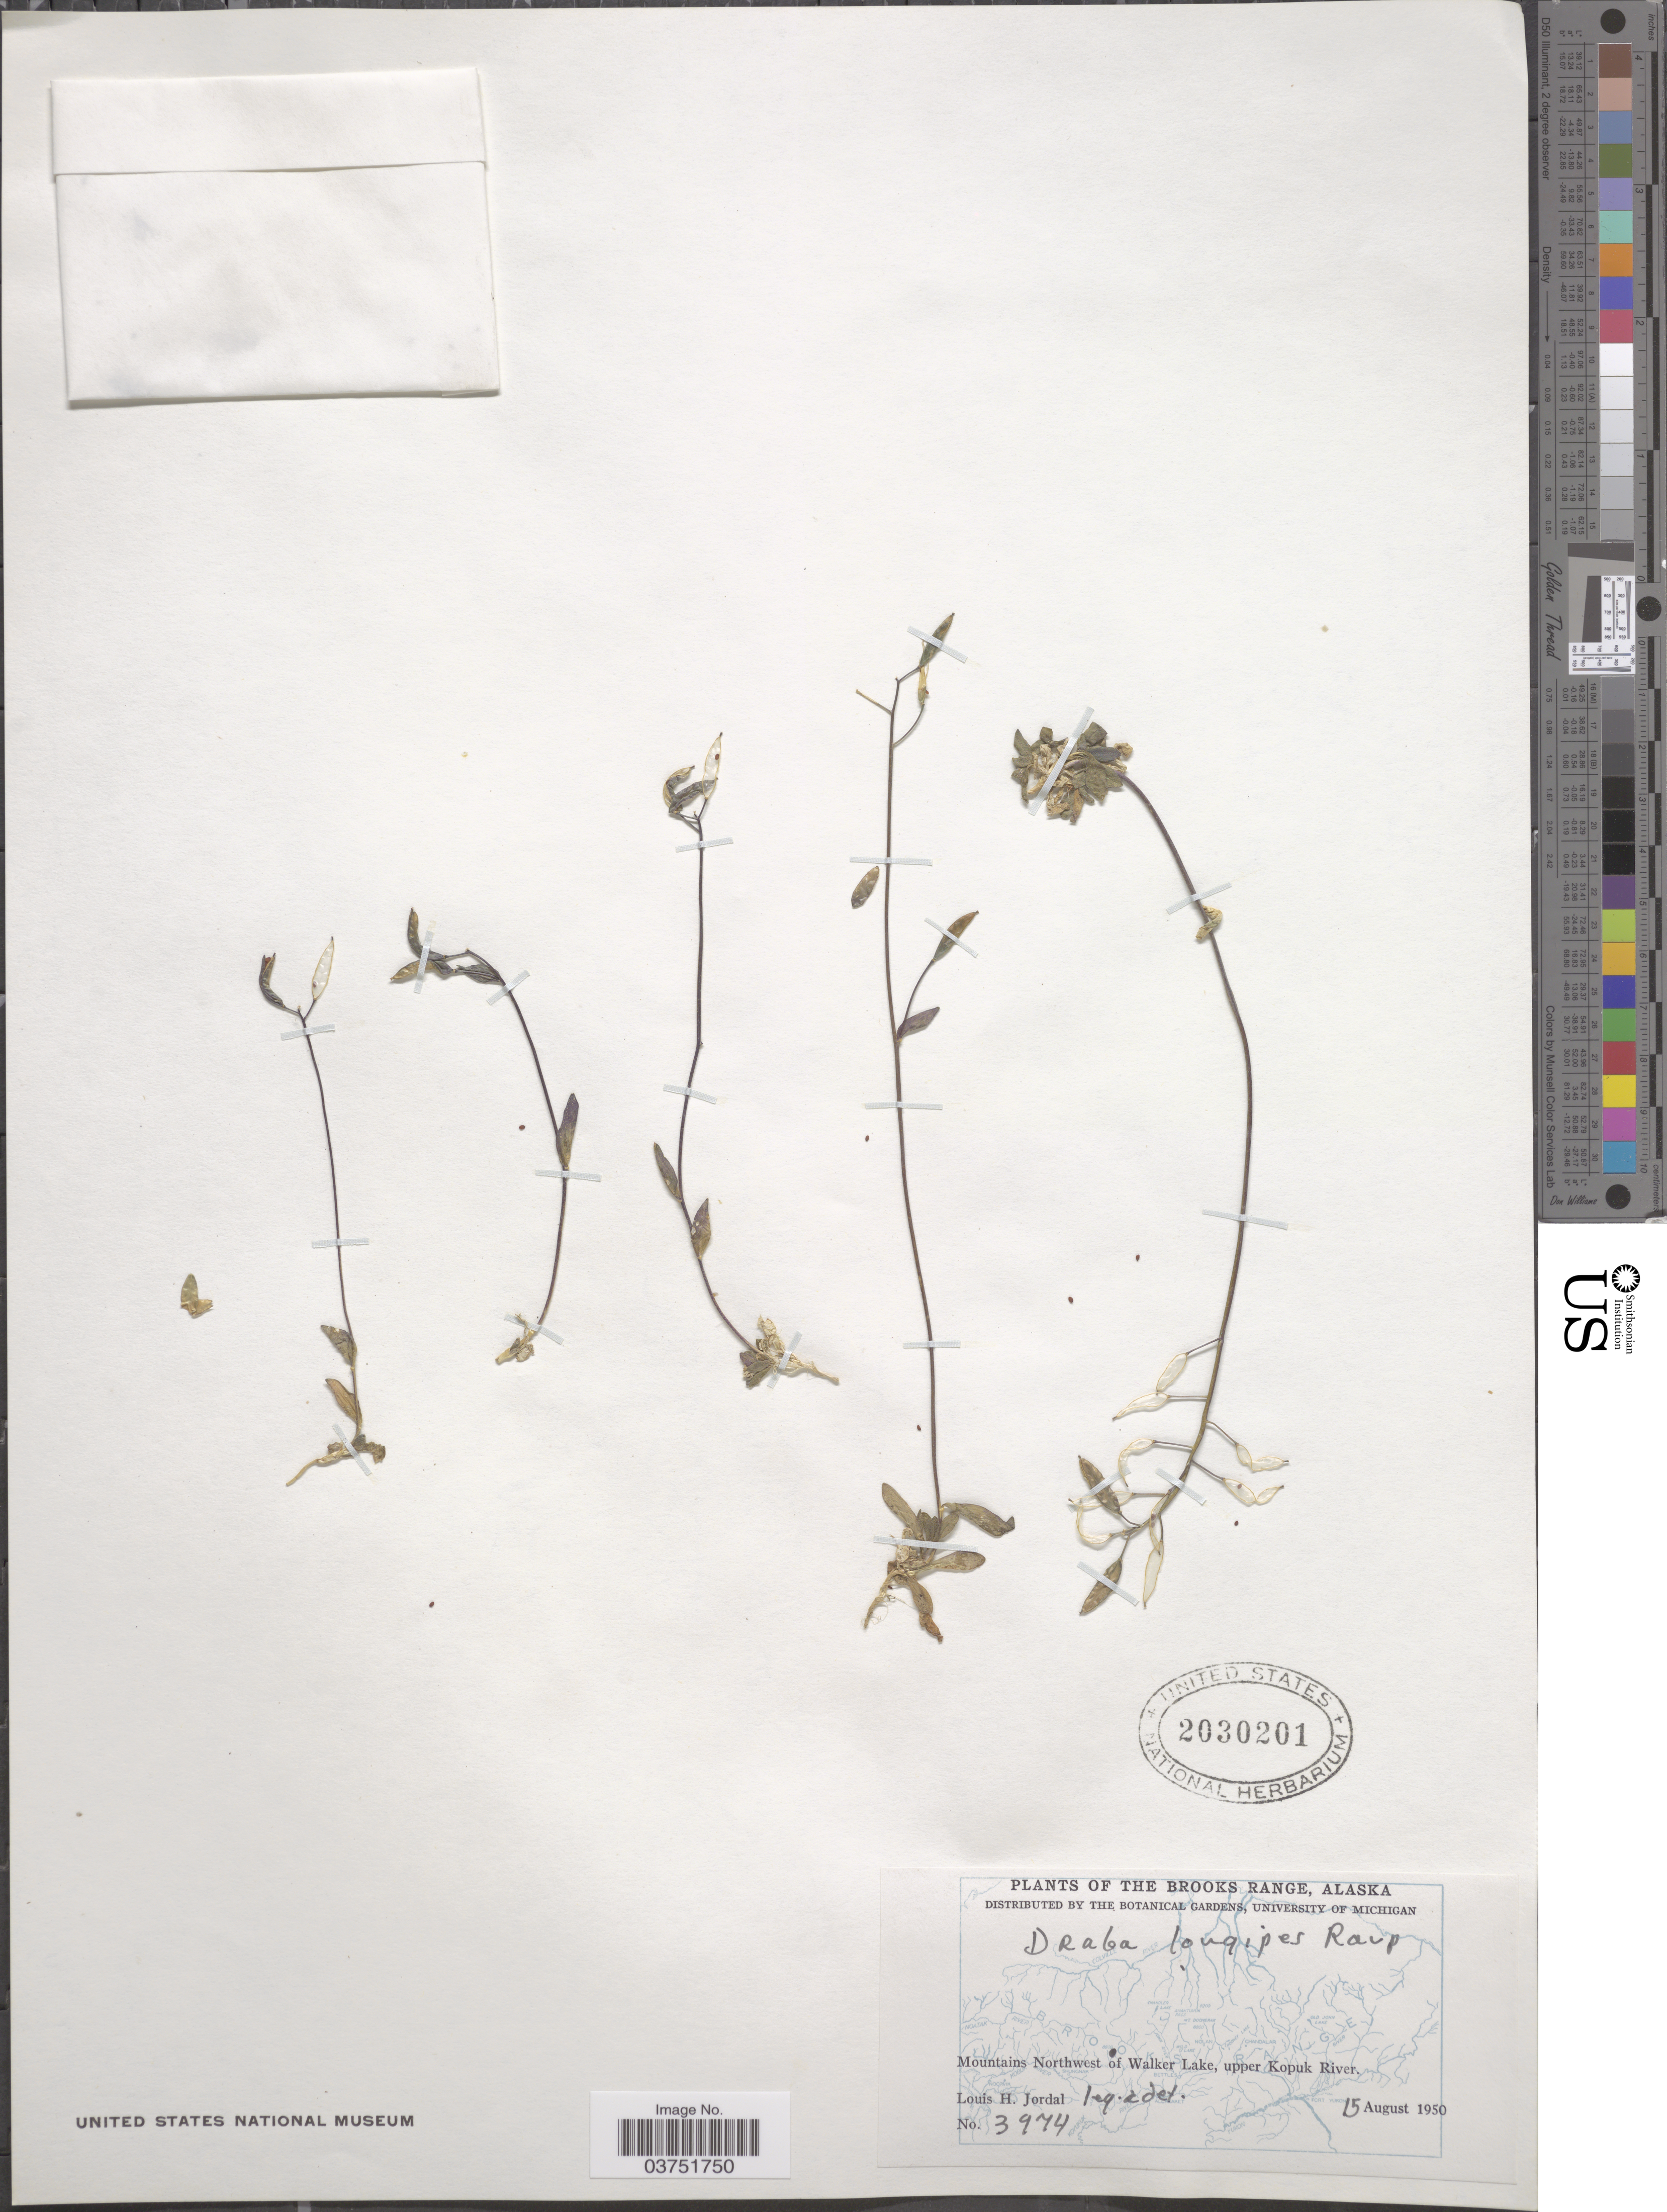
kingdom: Plantae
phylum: Tracheophyta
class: Magnoliopsida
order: Brassicales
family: Brassicaceae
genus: Draba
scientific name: Draba longipes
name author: Raup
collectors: L. Jordal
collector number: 3974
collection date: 1950-08-15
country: United States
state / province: Alaska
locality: Brooks Range. Mountains Northwest of Walker Lake, upper Kopuk River.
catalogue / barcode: US 2030201